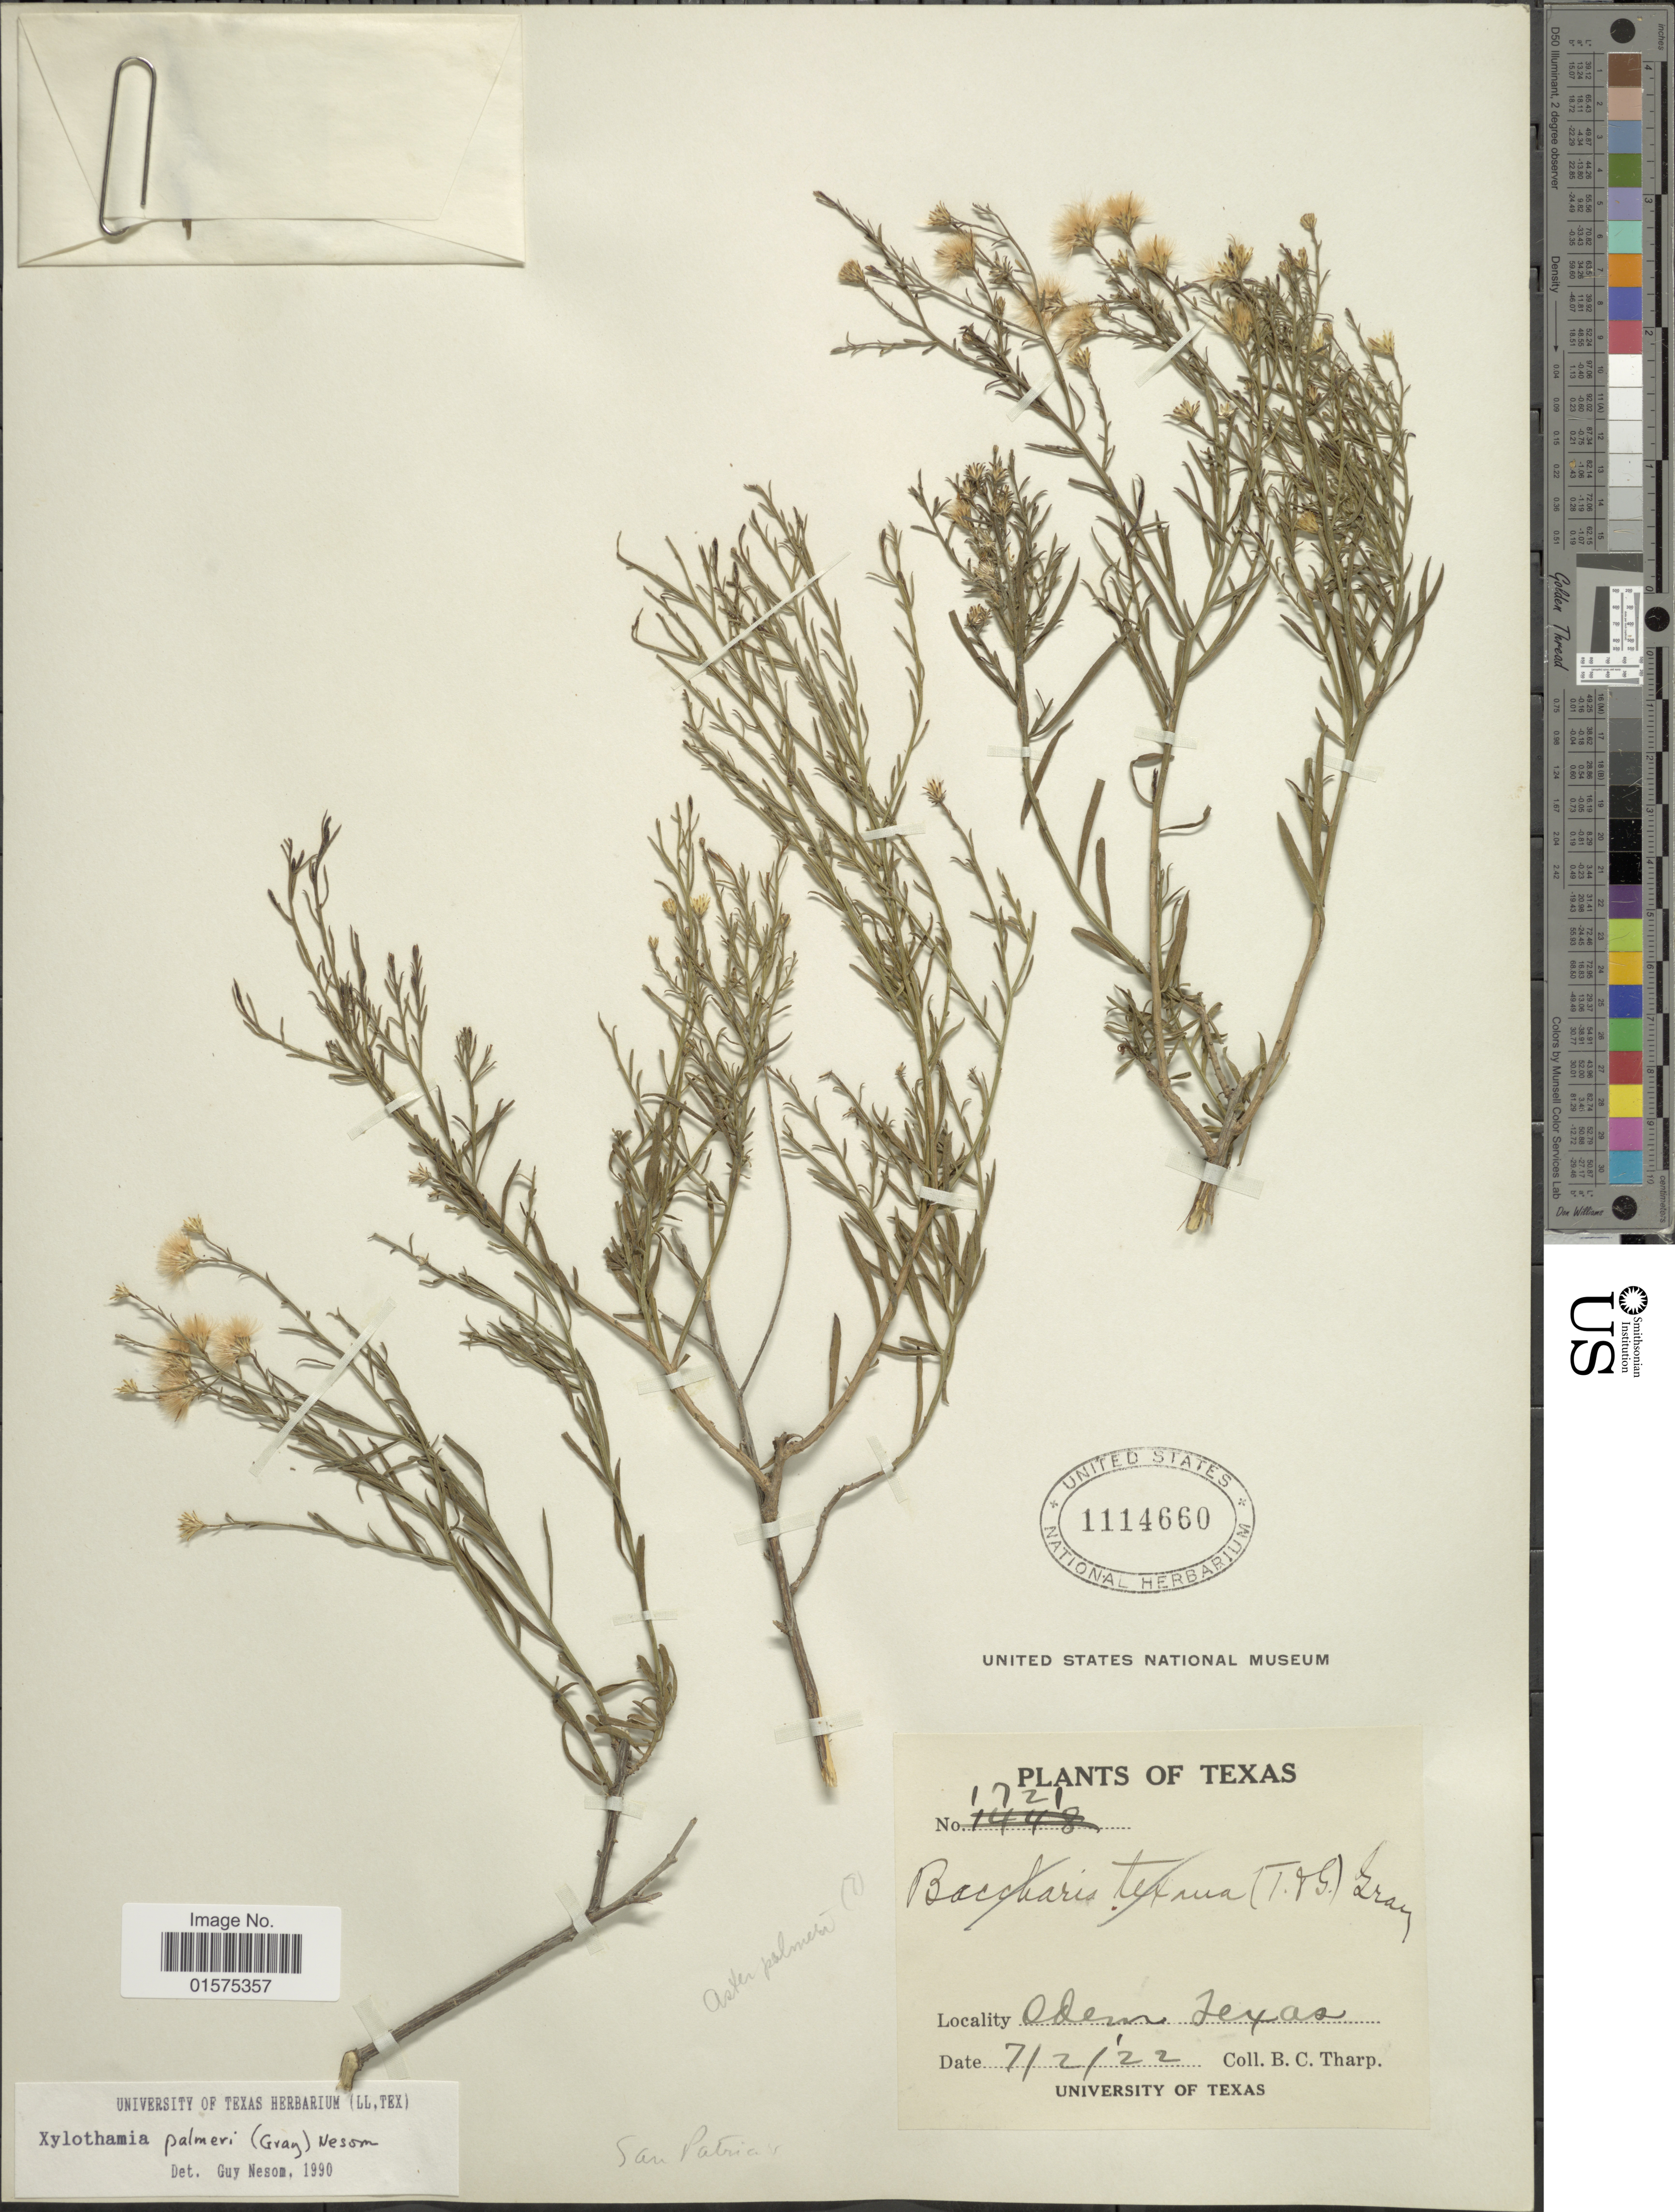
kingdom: Plantae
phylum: Tracheophyta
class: Magnoliopsida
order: Asterales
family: Asteraceae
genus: Neonesomia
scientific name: Neonesomia palmeri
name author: (A. Gray) & R.P.Roberts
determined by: Urbatsch, Lowell E., Curator (LSU), Louisiana State University (UNITED STATES)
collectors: B. C. Tharp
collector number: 1721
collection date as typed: Transcribed d/m/y: 2/7/22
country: United States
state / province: Texas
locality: Odem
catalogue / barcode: US 1114660